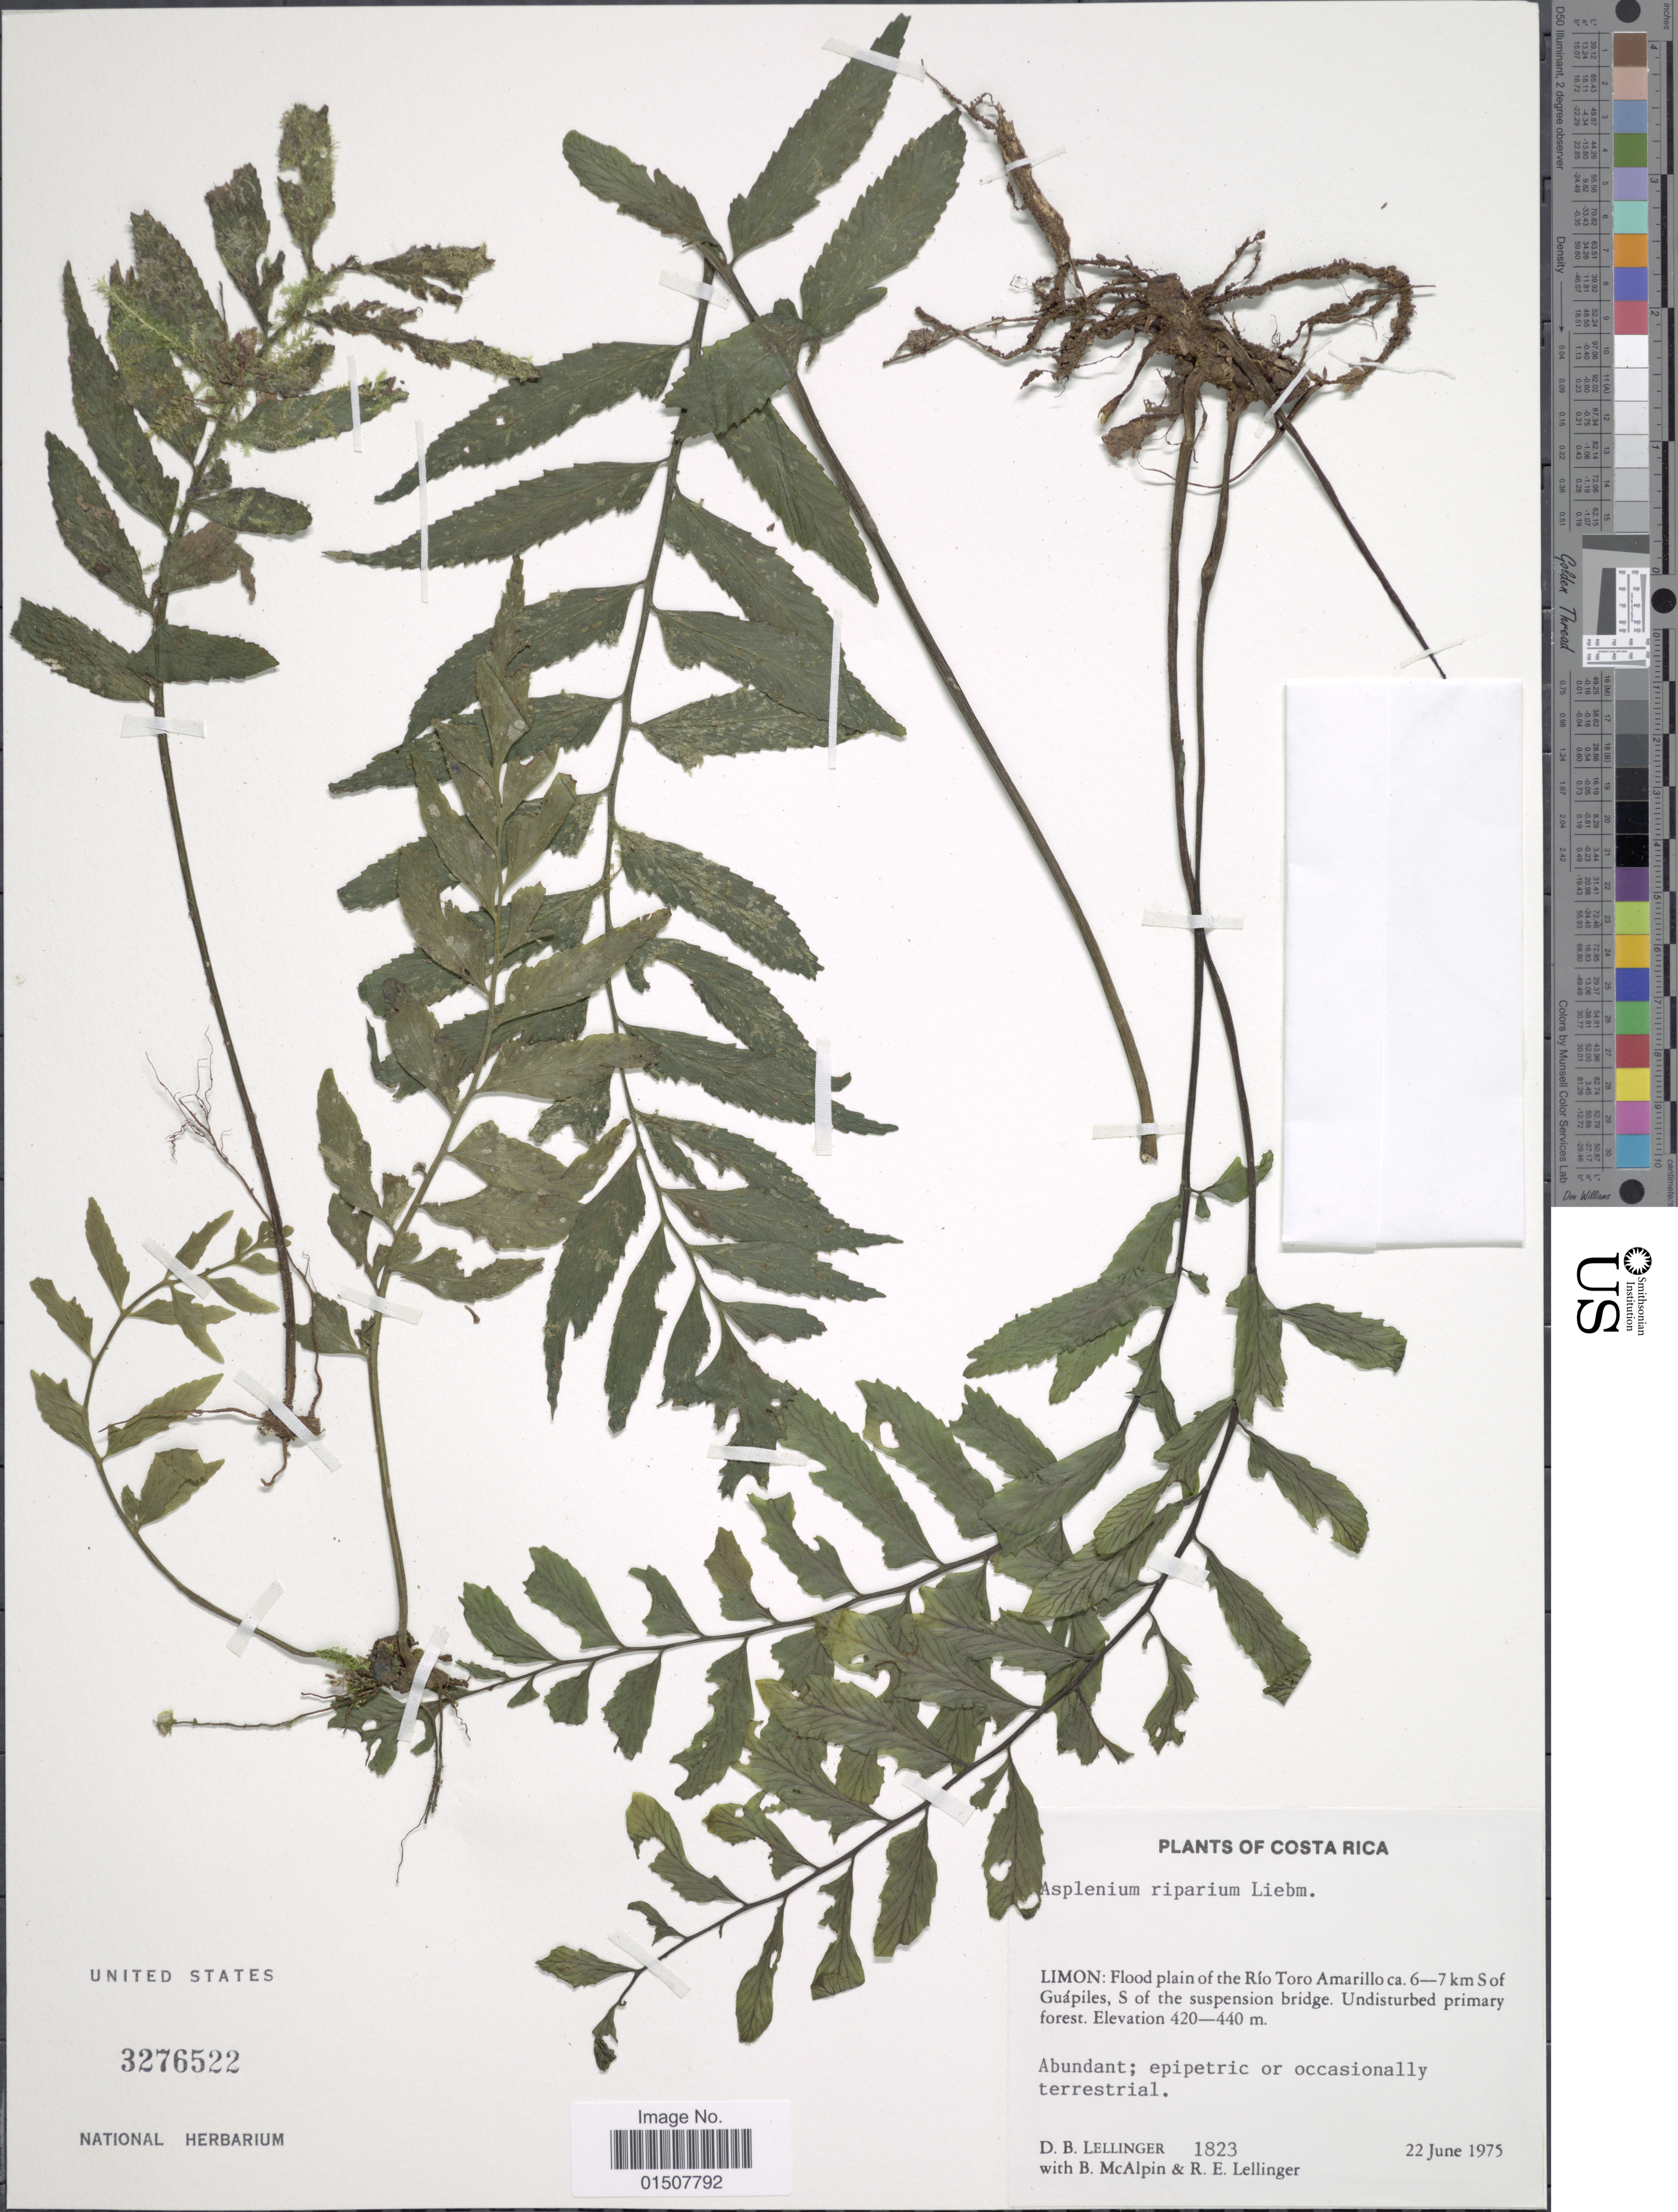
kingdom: Plantae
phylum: Tracheophyta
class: Polypodiopsida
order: Polypodiales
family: Aspleniaceae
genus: Asplenium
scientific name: Asplenium riparium Brack., nom. illeg.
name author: Brack. in Wilkes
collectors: D. B. Lellinger, B. McAlpin & R. E. Lellinger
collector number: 1823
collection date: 1975-06-22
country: Costa Rica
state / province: Limón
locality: Limon: Flood plain of the Rio Toro Amarillo ca. 6-7 km S of Guapiles, S of the suspension bridge.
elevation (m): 420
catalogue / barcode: US 3276522